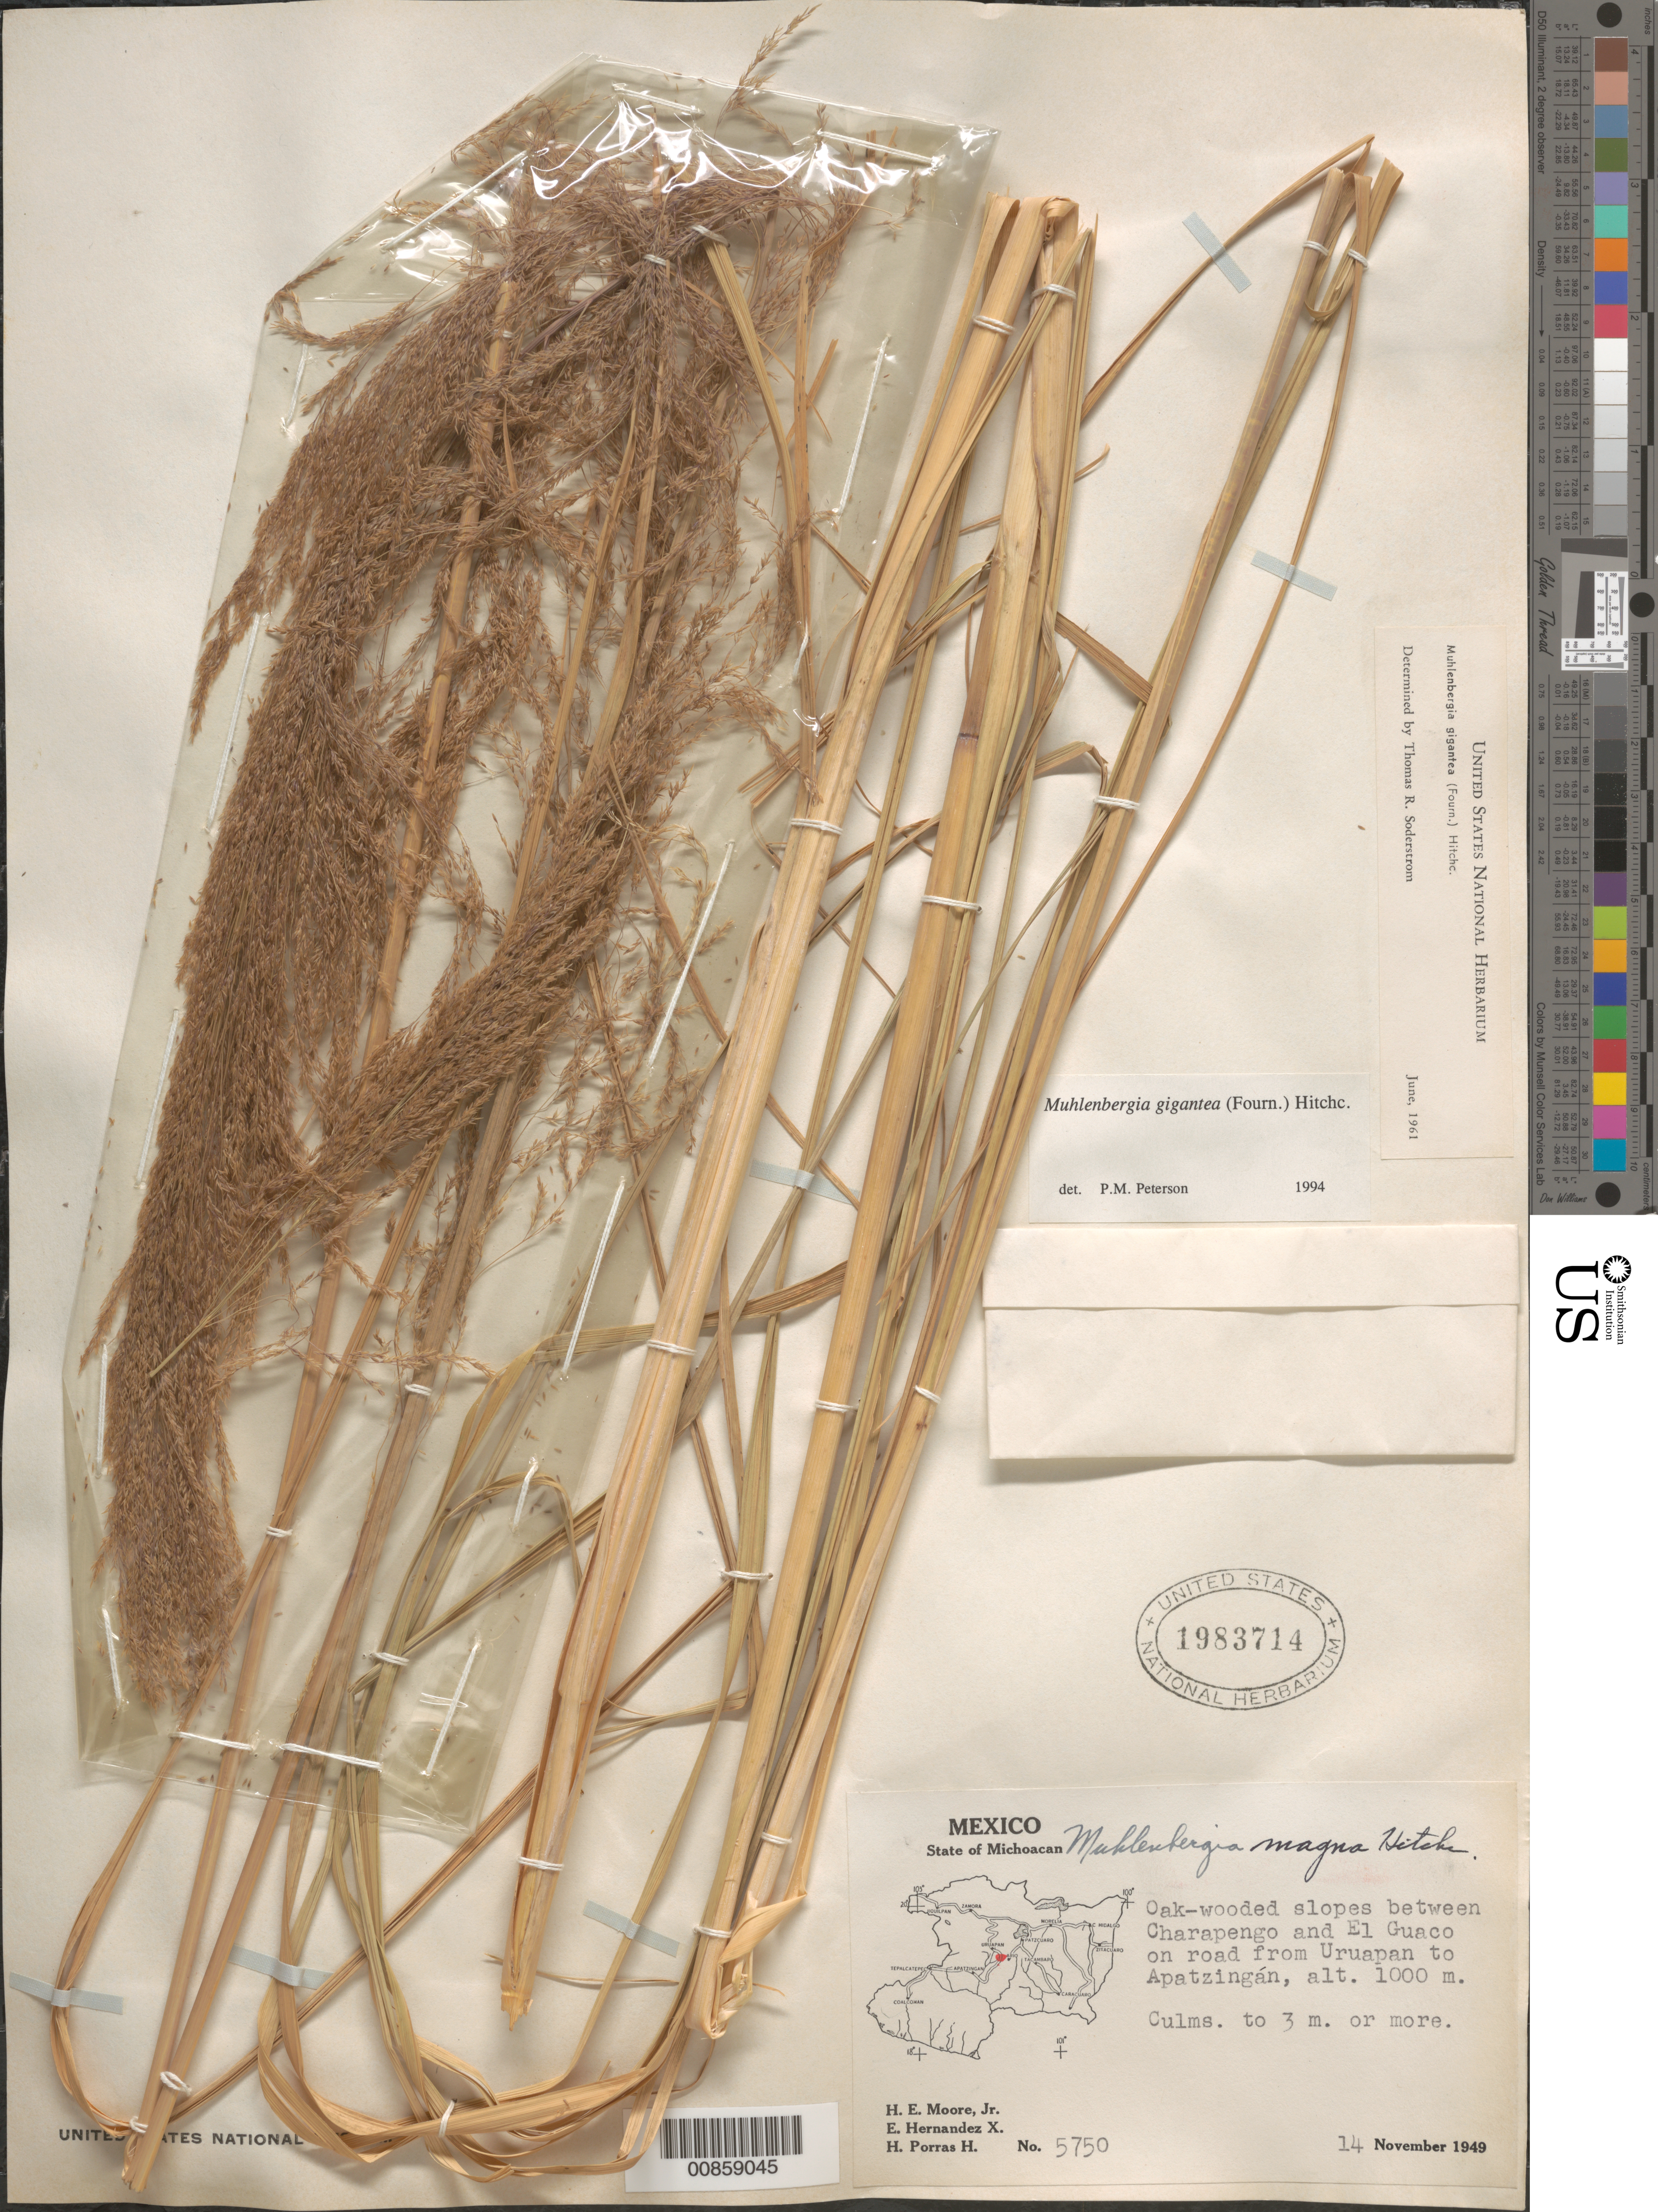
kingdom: Plantae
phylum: Tracheophyta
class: Liliopsida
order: Poales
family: Poaceae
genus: Muhlenbergia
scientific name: Muhlenbergia gigantea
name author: (E. Fourn.) Hitchc.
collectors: H. E. Moore, E. Hernandez X. & H. Porras-H.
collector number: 5750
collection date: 1949-11-14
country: Mexico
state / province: Michoacán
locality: Oak-wooded slopes between Charapengo and El Guaco on road from Uruapan to Apatzingán.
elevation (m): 1000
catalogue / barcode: US 1983714